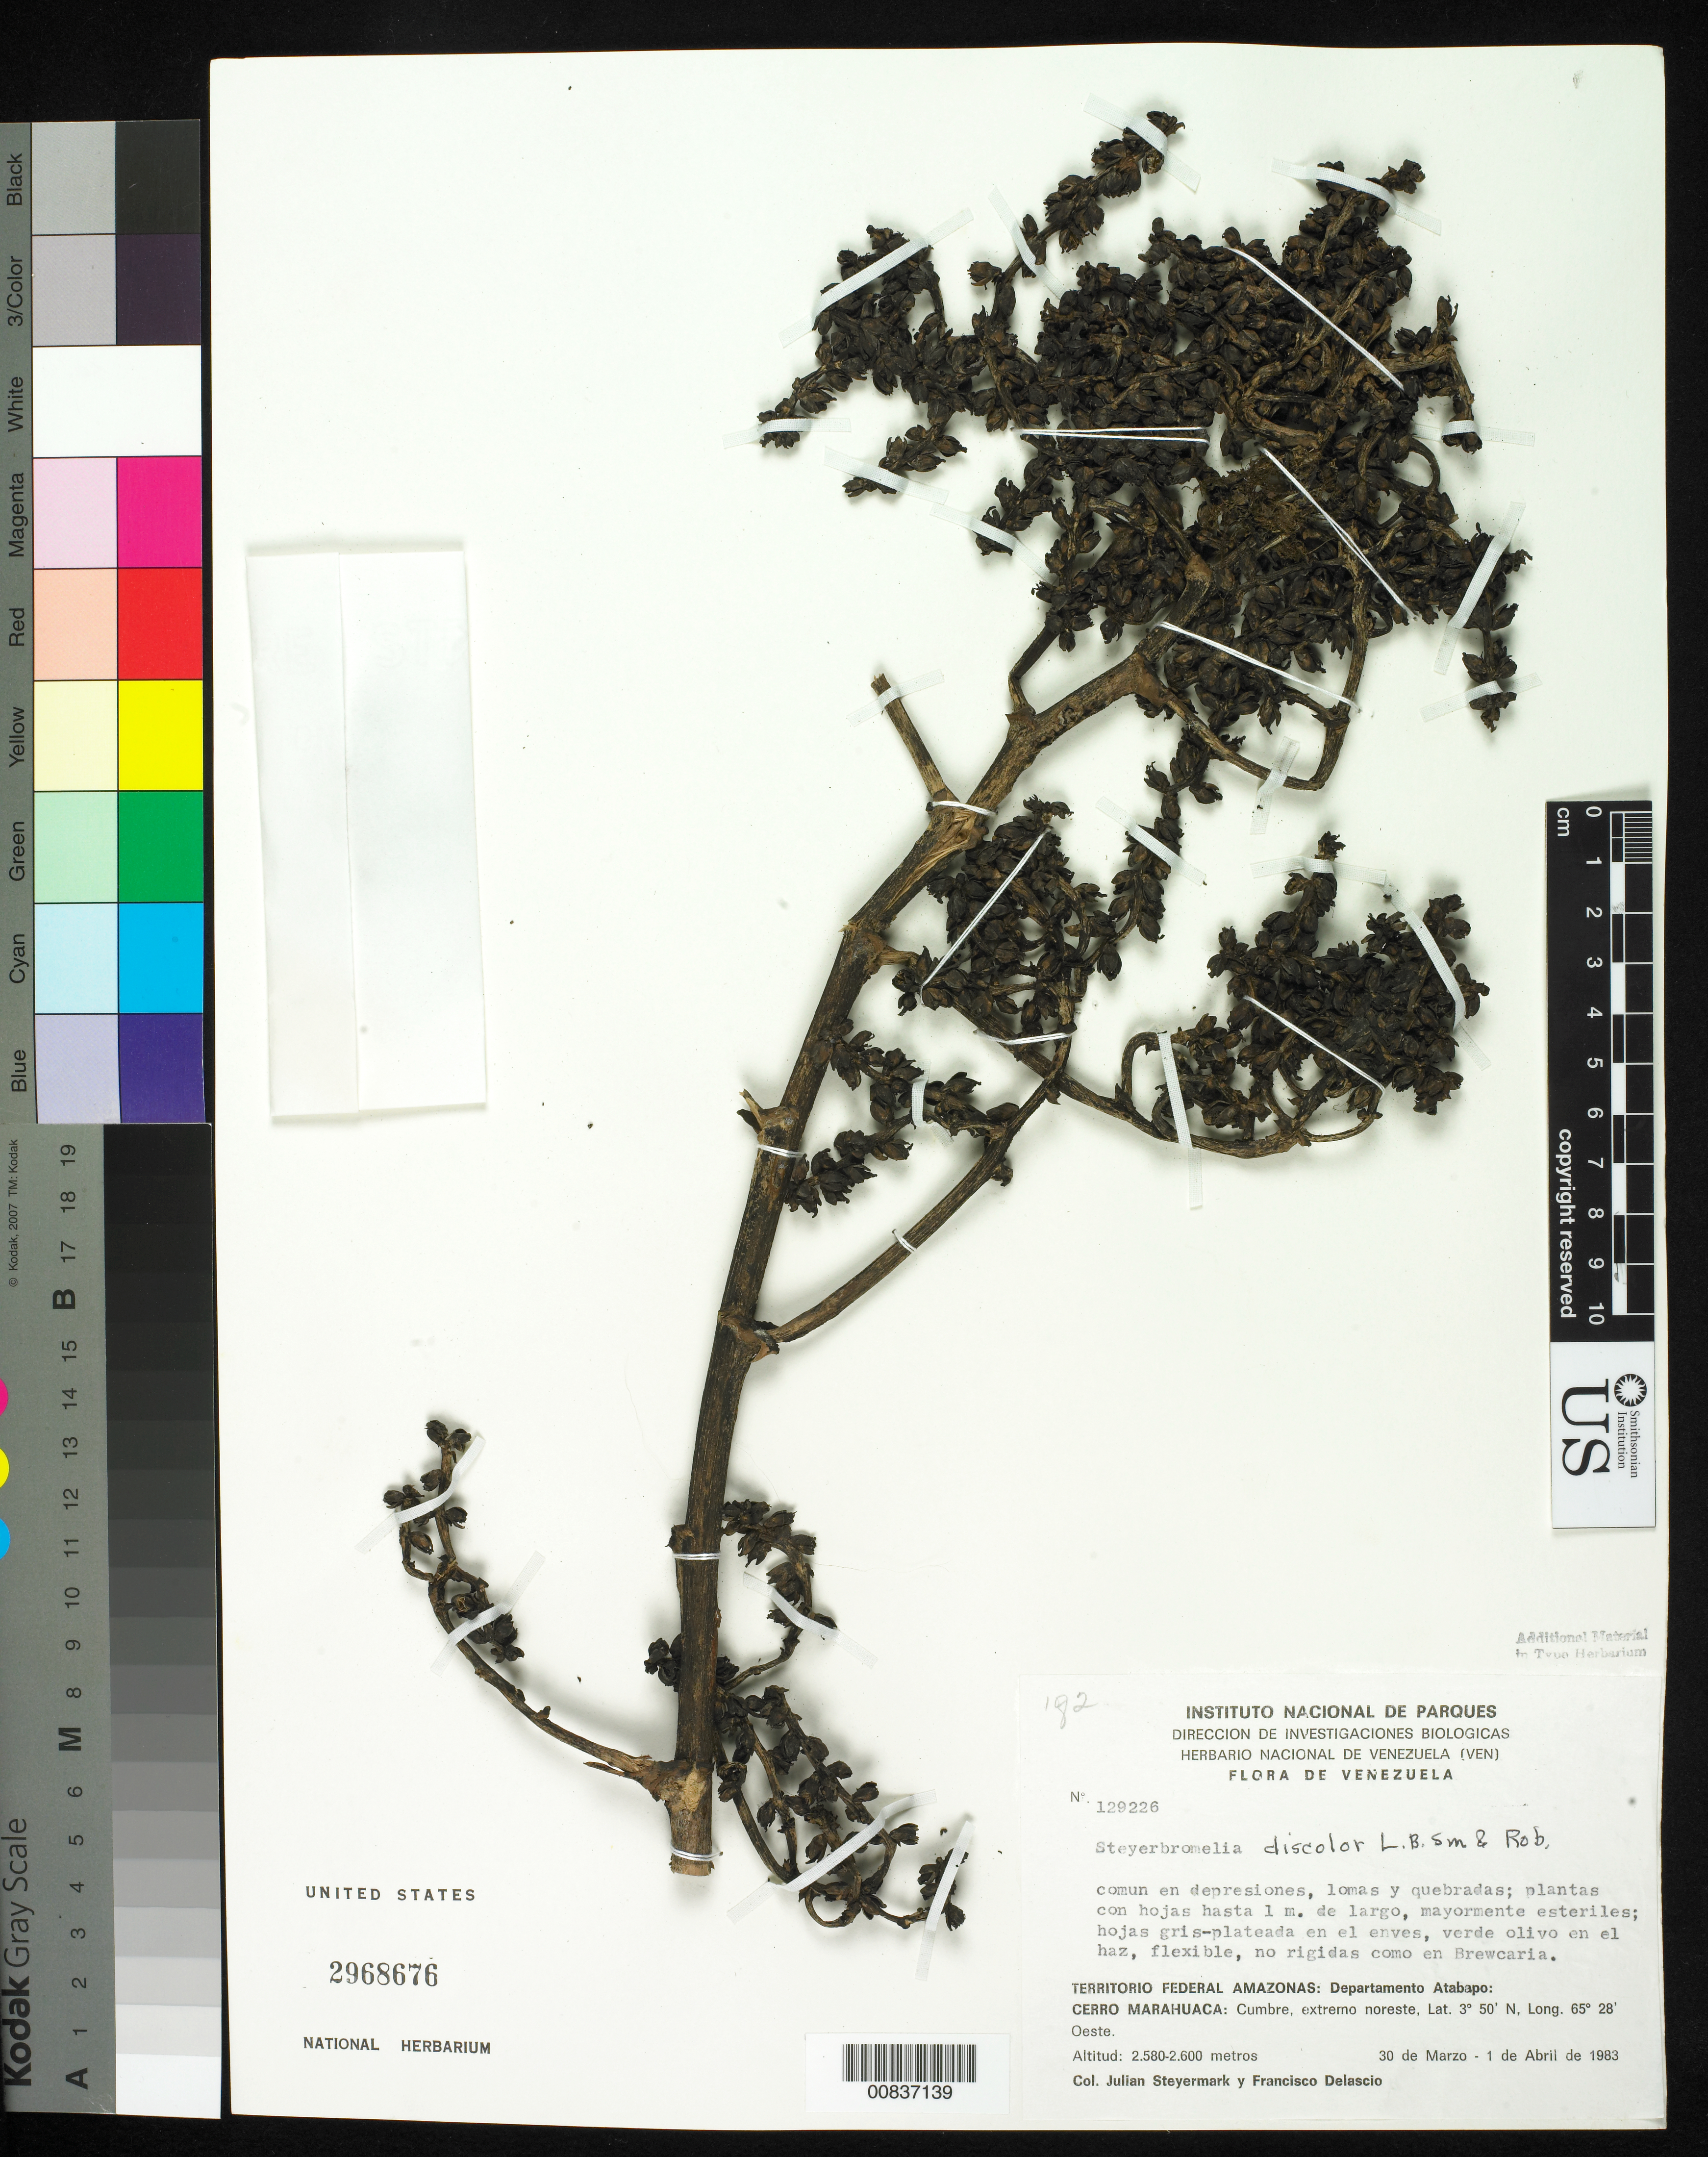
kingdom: Plantae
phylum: Tracheophyta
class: Liliopsida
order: Poales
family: Bromeliaceae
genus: Steyerbromelia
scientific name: Steyerbromelia discolor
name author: L.B. Sm. & H. Rob.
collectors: J. Steyermark & F. Delascio C.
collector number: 129226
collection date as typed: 30 Mar 1983 to 01 Apr 1983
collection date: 1983-03-30/1983-04-01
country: Venezuela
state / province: Amazonas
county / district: Atabapo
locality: Cumbre, extremo NE, Cerro Marahuaca.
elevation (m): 2580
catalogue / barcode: US 2968676